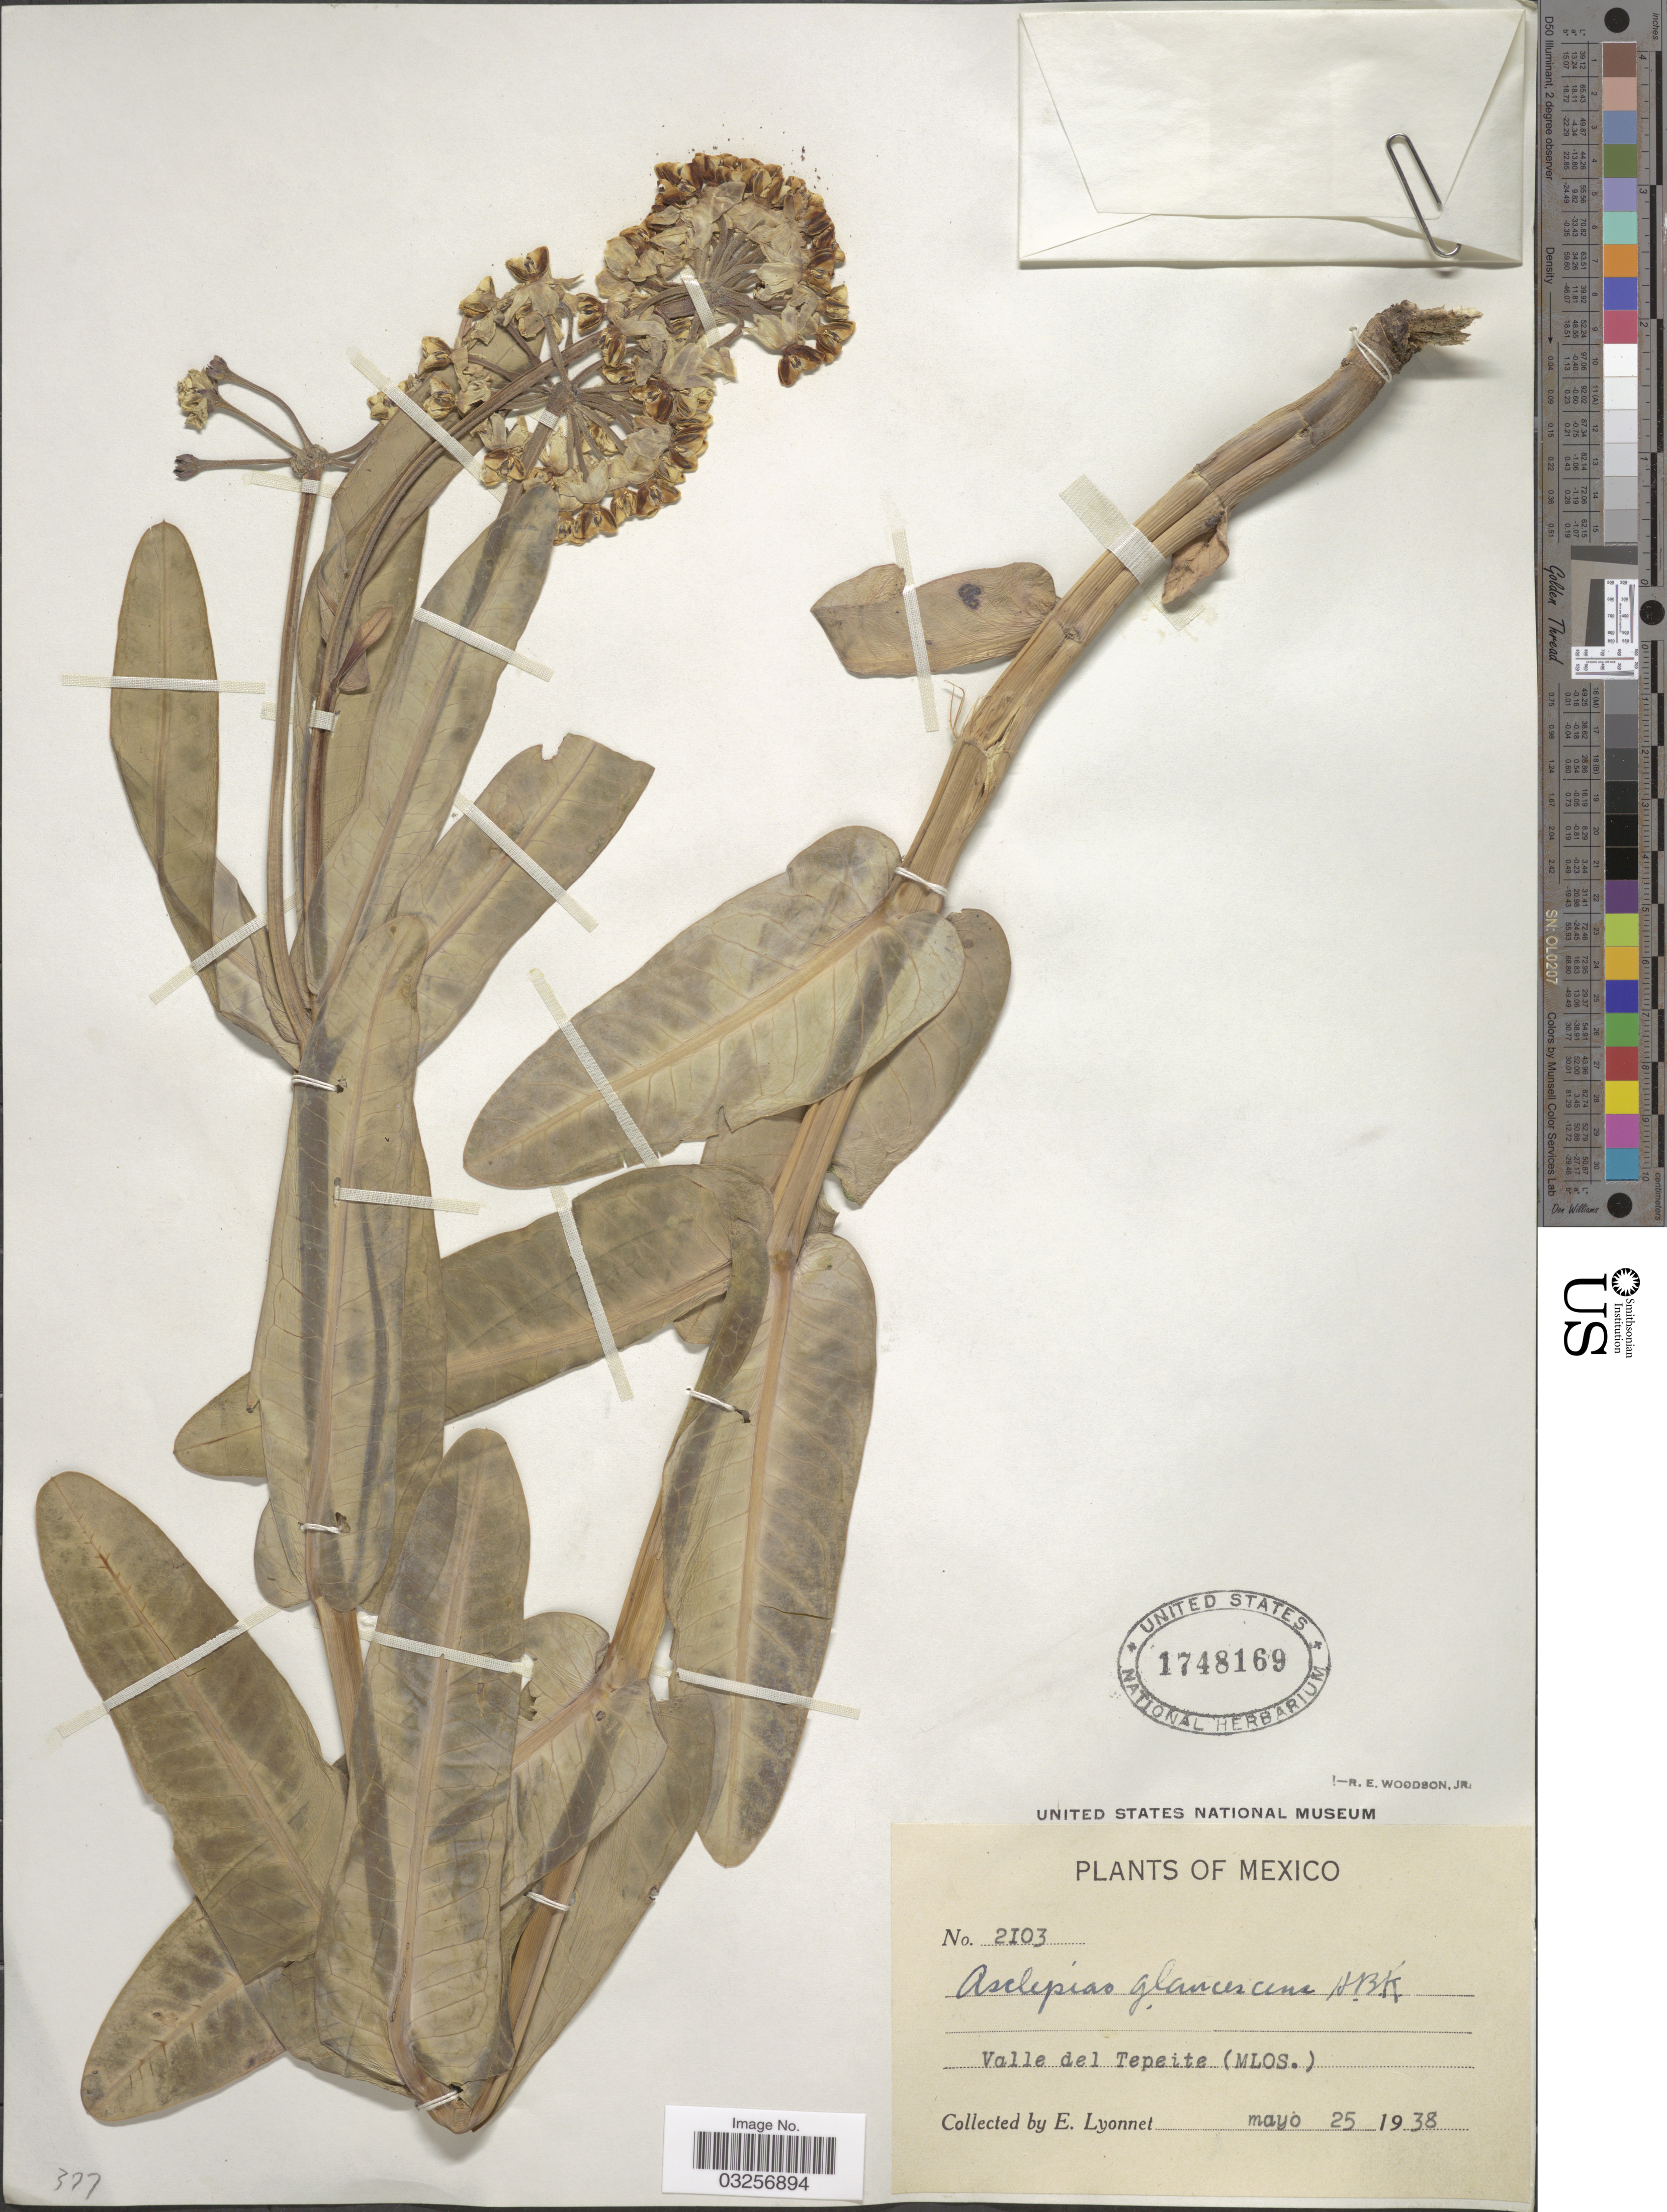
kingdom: Plantae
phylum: Tracheophyta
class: Magnoliopsida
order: Gentianales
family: Apocynaceae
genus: Asclepias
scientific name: Asclepias glaucescens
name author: Kunth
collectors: E. Lyonnet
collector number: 2103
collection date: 1938-05-25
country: Mexico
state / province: Morelos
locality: Valle del Tepeite.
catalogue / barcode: US 1748169